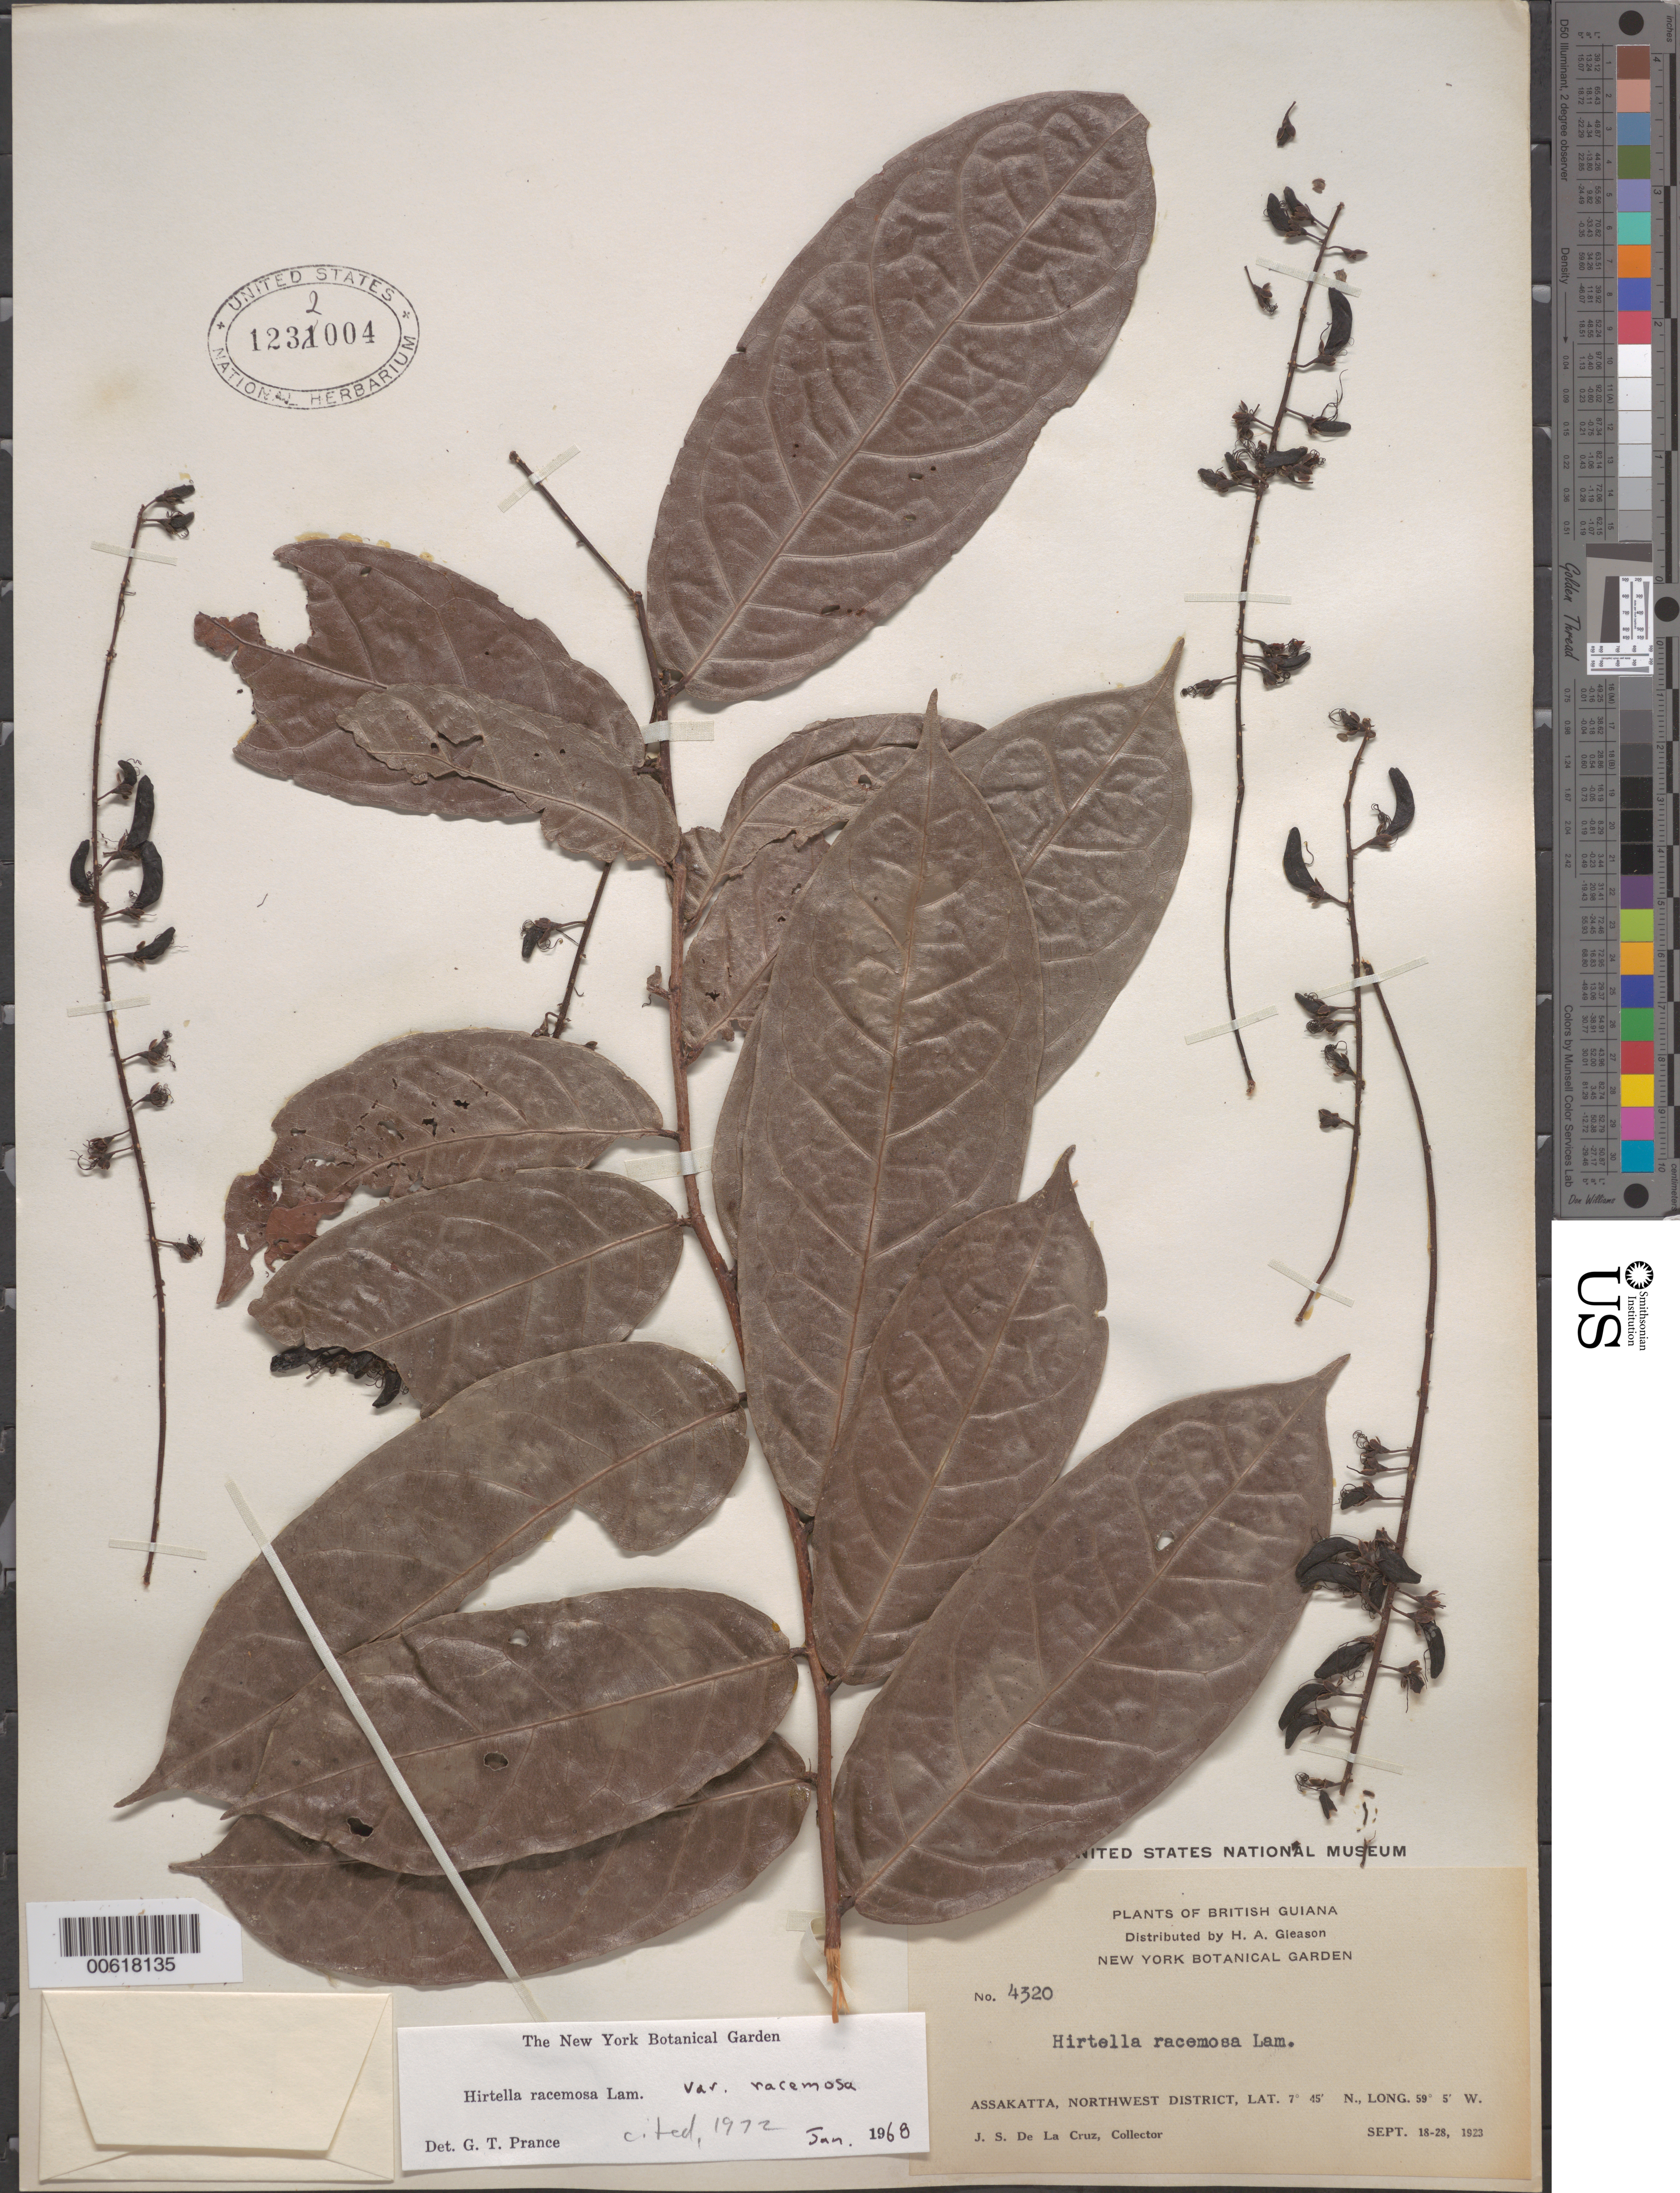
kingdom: Plantae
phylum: Tracheophyta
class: Magnoliopsida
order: Malpighiales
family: Chrysobalanaceae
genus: Hirtella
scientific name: Hirtella racemosa var. racemosa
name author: Lam.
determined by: Prance, G. T.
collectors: J. S. de la Cruz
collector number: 4320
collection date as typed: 18-Sep-23 to 28-Sep-23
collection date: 1923-09-18/1923-09-28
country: Guyana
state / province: Barima-Waini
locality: Assakatta, NW District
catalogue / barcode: US 1232004